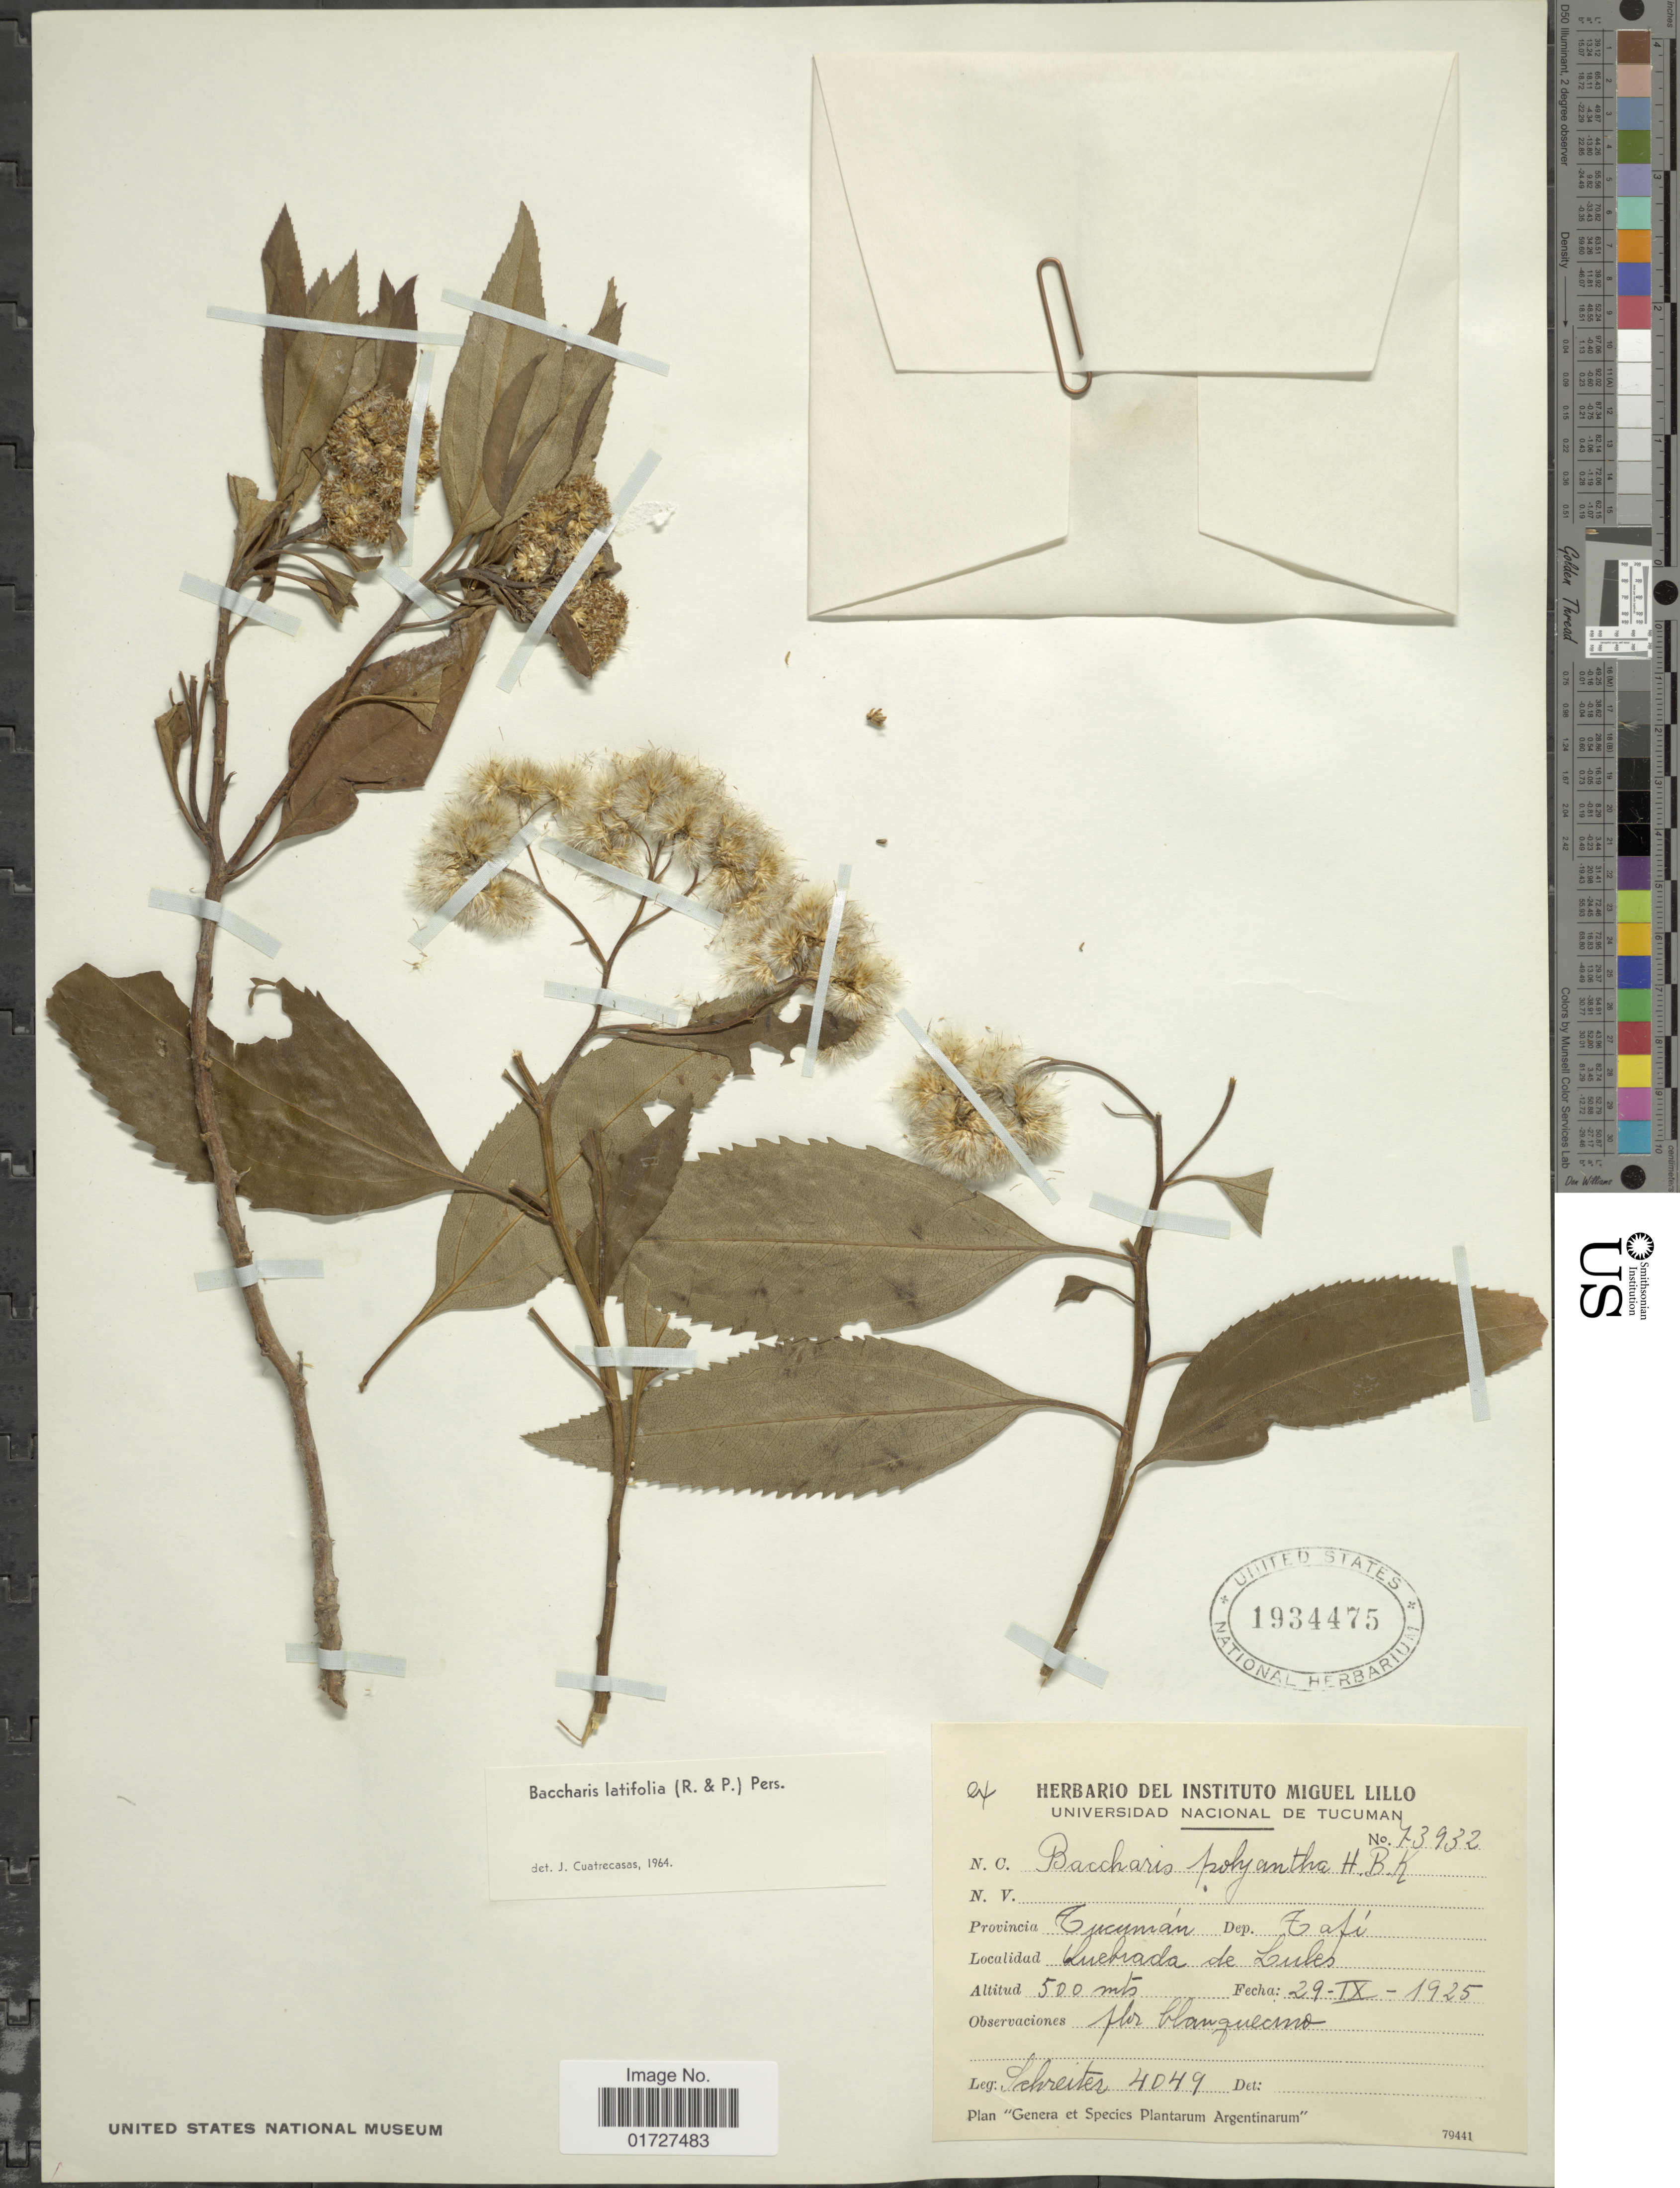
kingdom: Plantae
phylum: Tracheophyta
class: Magnoliopsida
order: Asterales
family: Asteraceae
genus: Baccharis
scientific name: Baccharis latifolia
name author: (Ruiz & Pav.) Pers.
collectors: -. Schreiter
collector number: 4049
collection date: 1925-09-29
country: Argentina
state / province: Tucuman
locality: Dep. Tafi, Quebrada de Lules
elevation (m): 500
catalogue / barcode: US 1934475